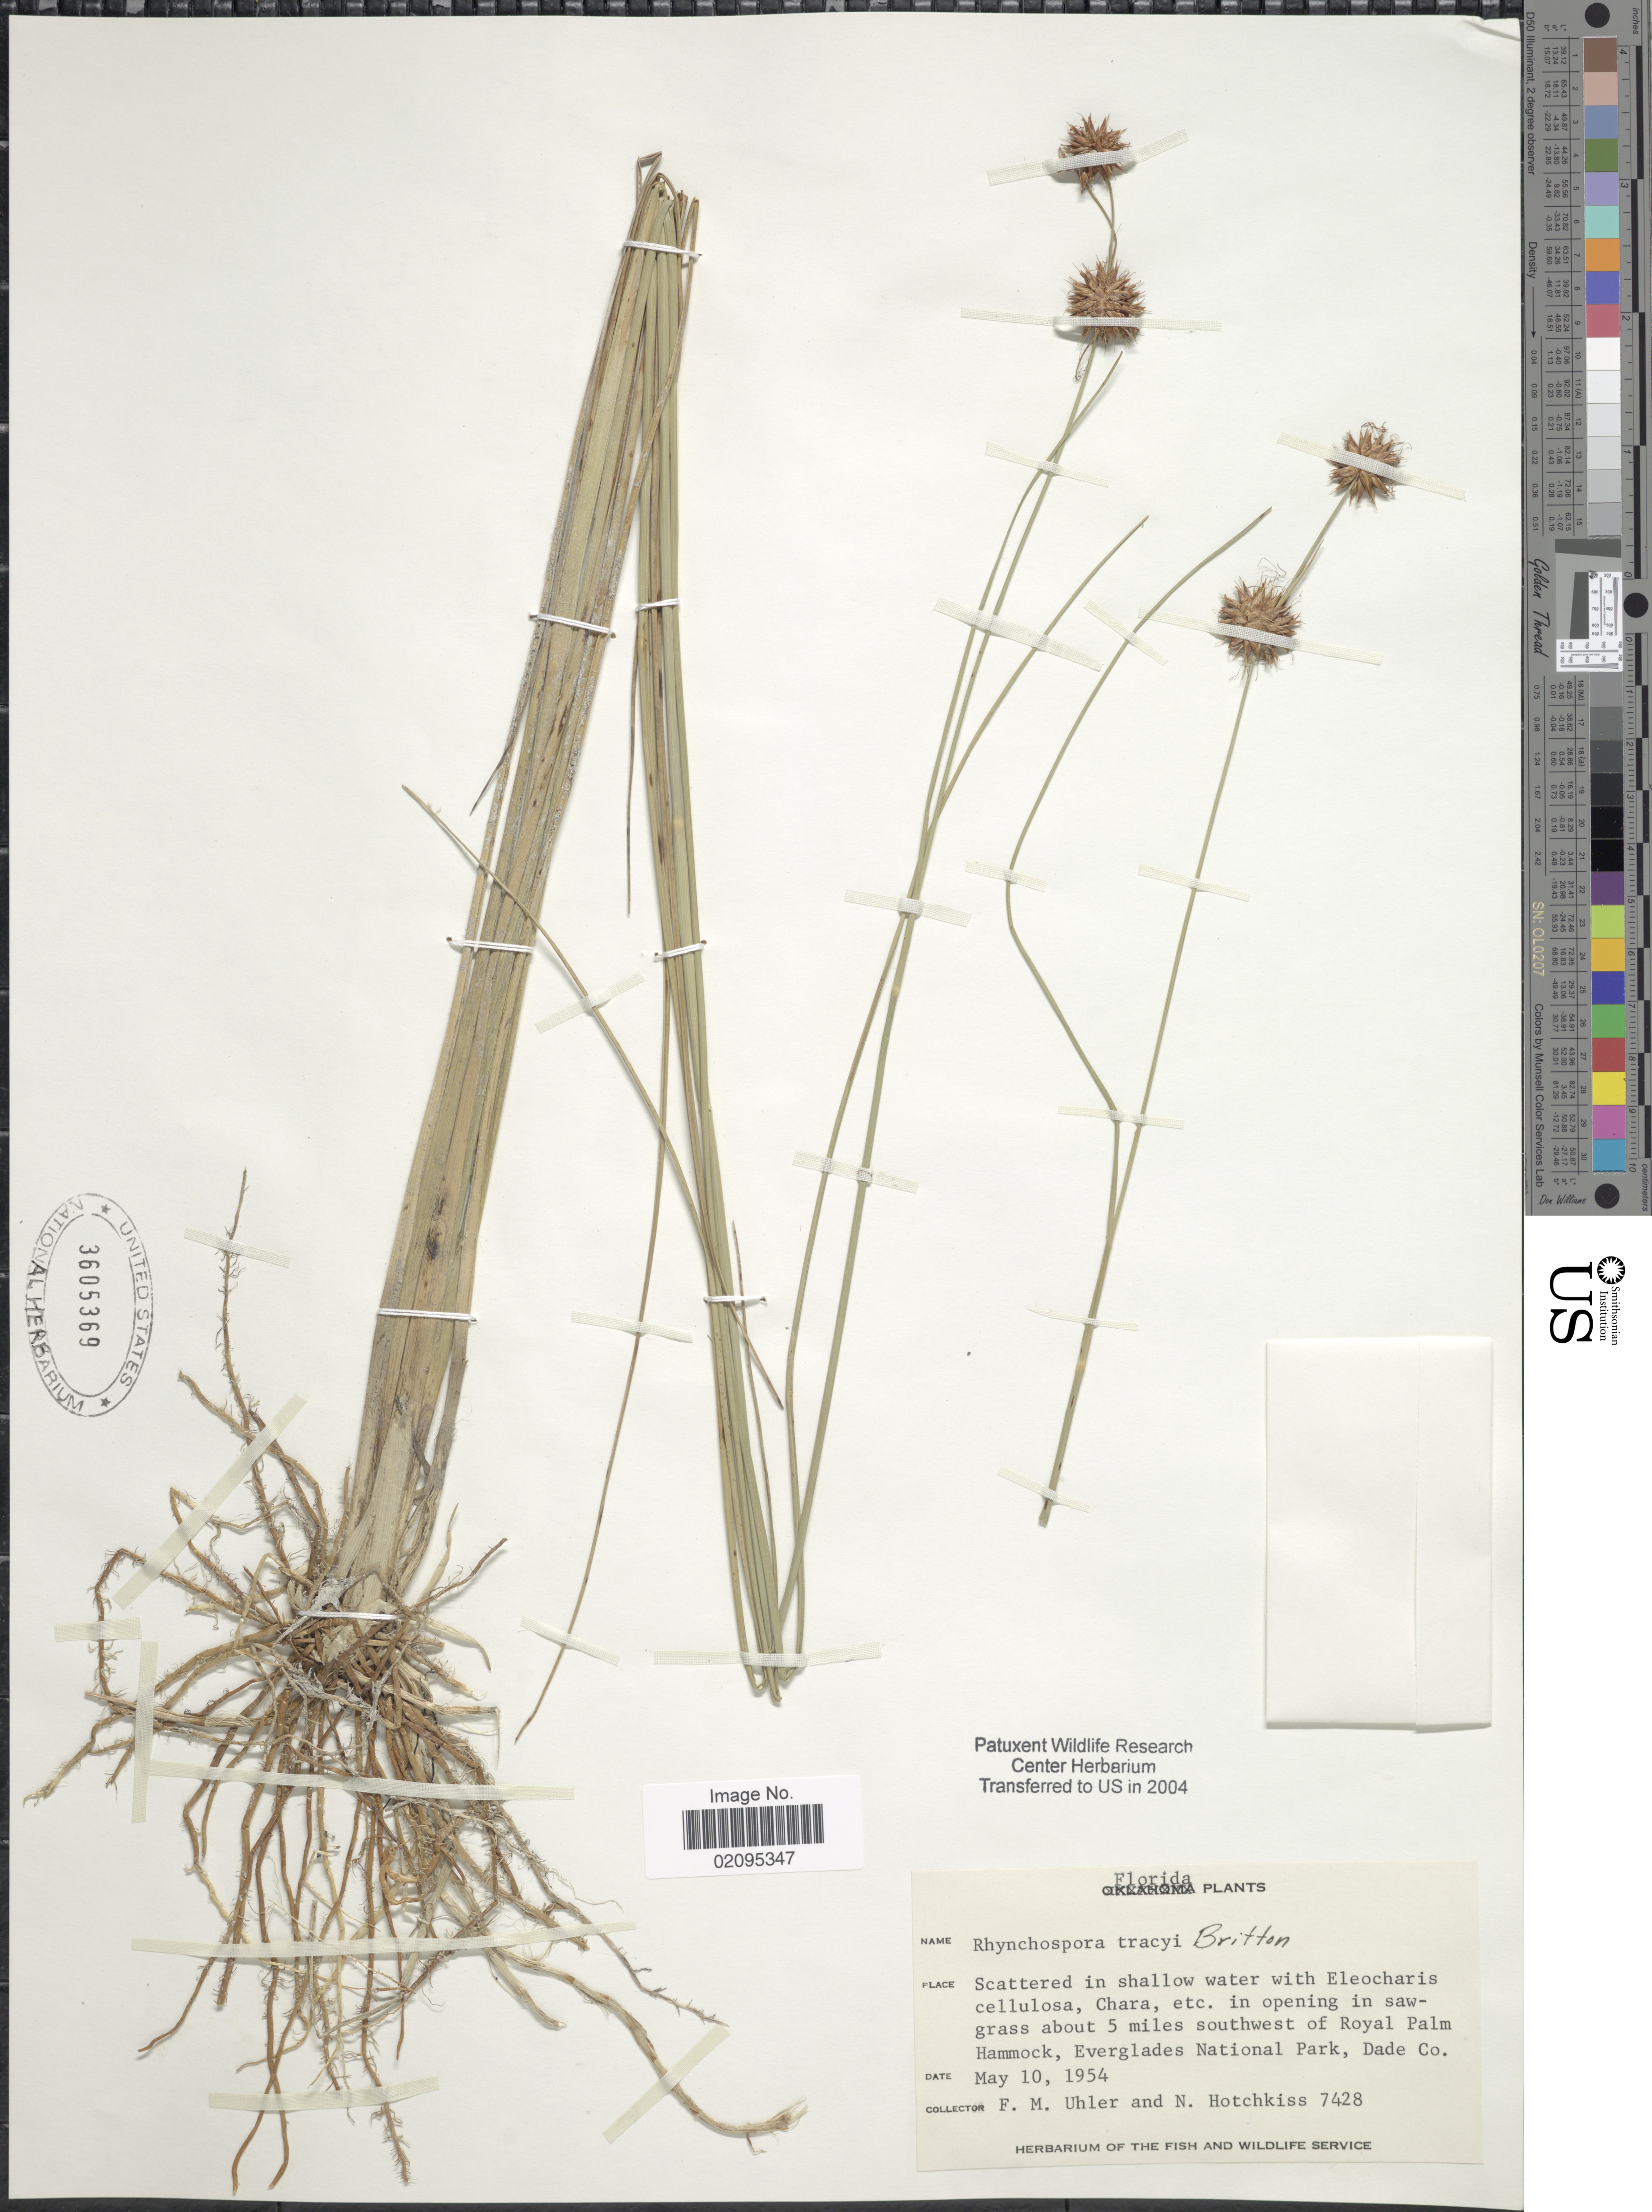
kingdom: Plantae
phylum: Tracheophyta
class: Liliopsida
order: Poales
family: Cyperaceae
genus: Rhynchospora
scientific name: Rhynchospora tracyi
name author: Britton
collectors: F. M. Uhler & N. Hotchkiss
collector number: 7428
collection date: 1954-05-10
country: United States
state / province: Florida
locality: About 5 miles southwest of Royal Palm Hammock, Everglades National Park, Dade Co.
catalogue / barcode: US 3605369